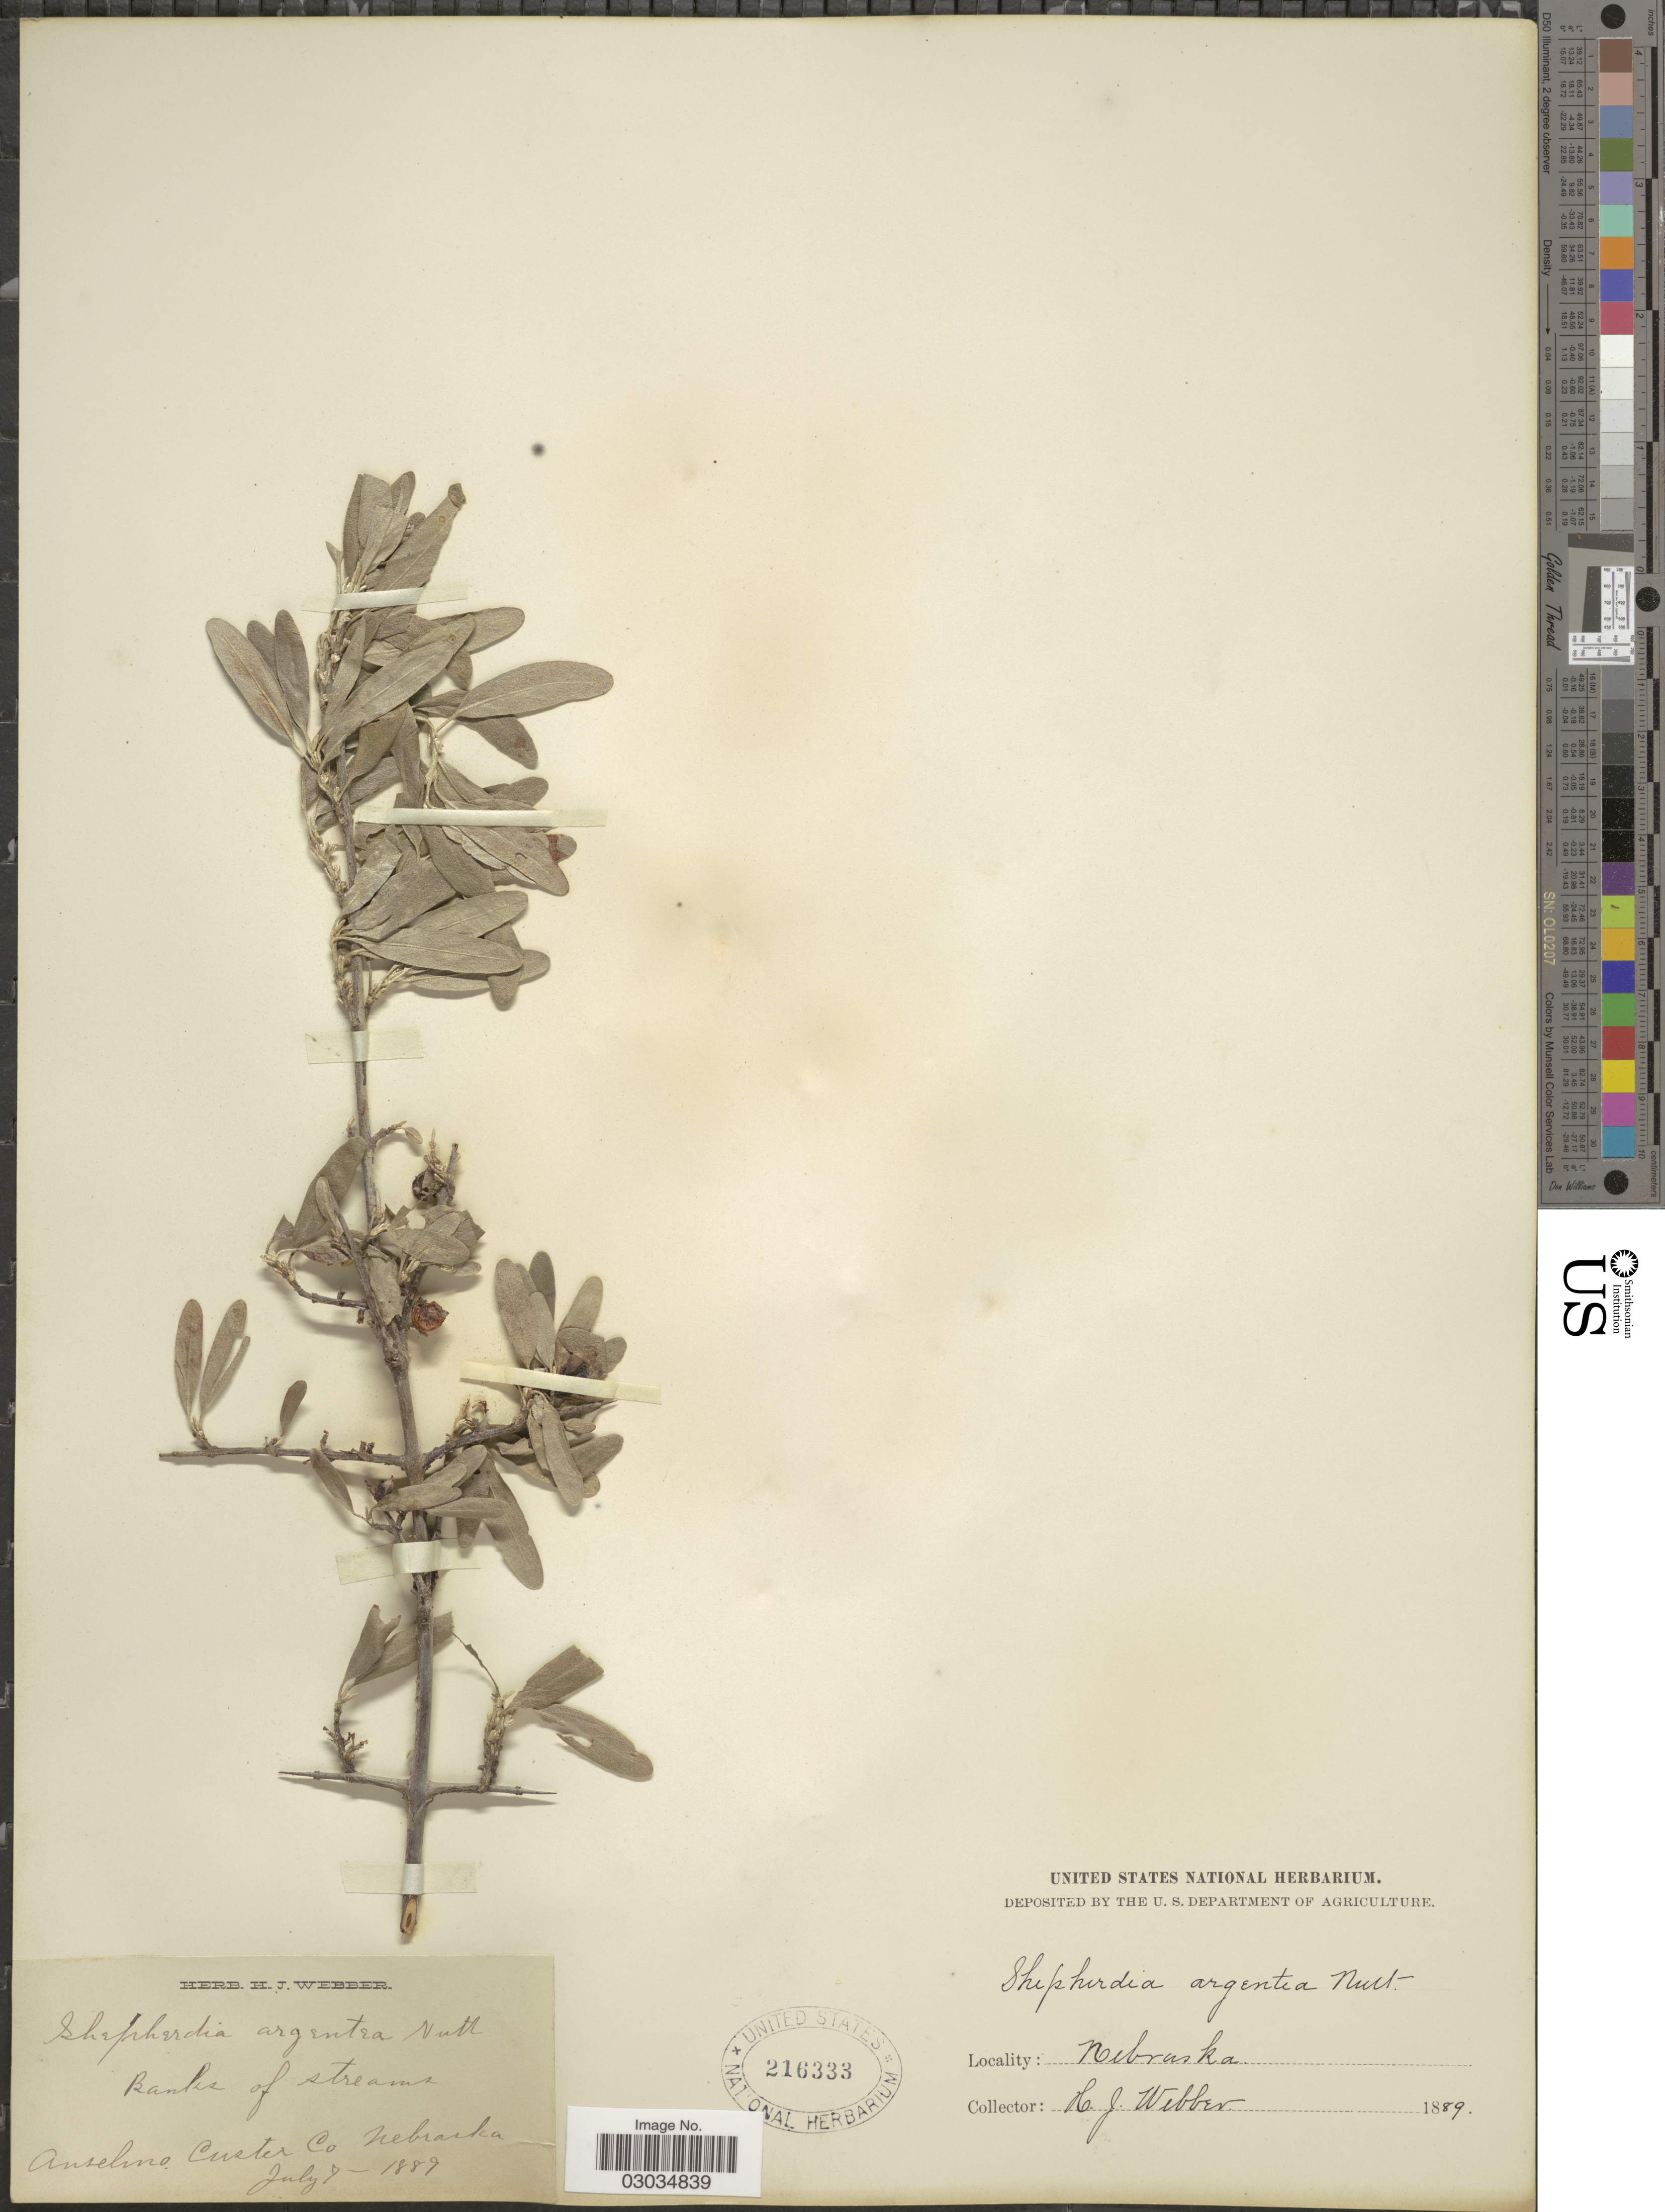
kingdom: Plantae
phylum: Tracheophyta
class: Magnoliopsida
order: Rosales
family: Elaeagnaceae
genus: Shepherdia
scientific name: Shepherdia argentea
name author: (Pursh) Nutt.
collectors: H. Webber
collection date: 1889-07-07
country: United States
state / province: Nebraska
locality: Anselmo, Custer Co.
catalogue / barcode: US 216333